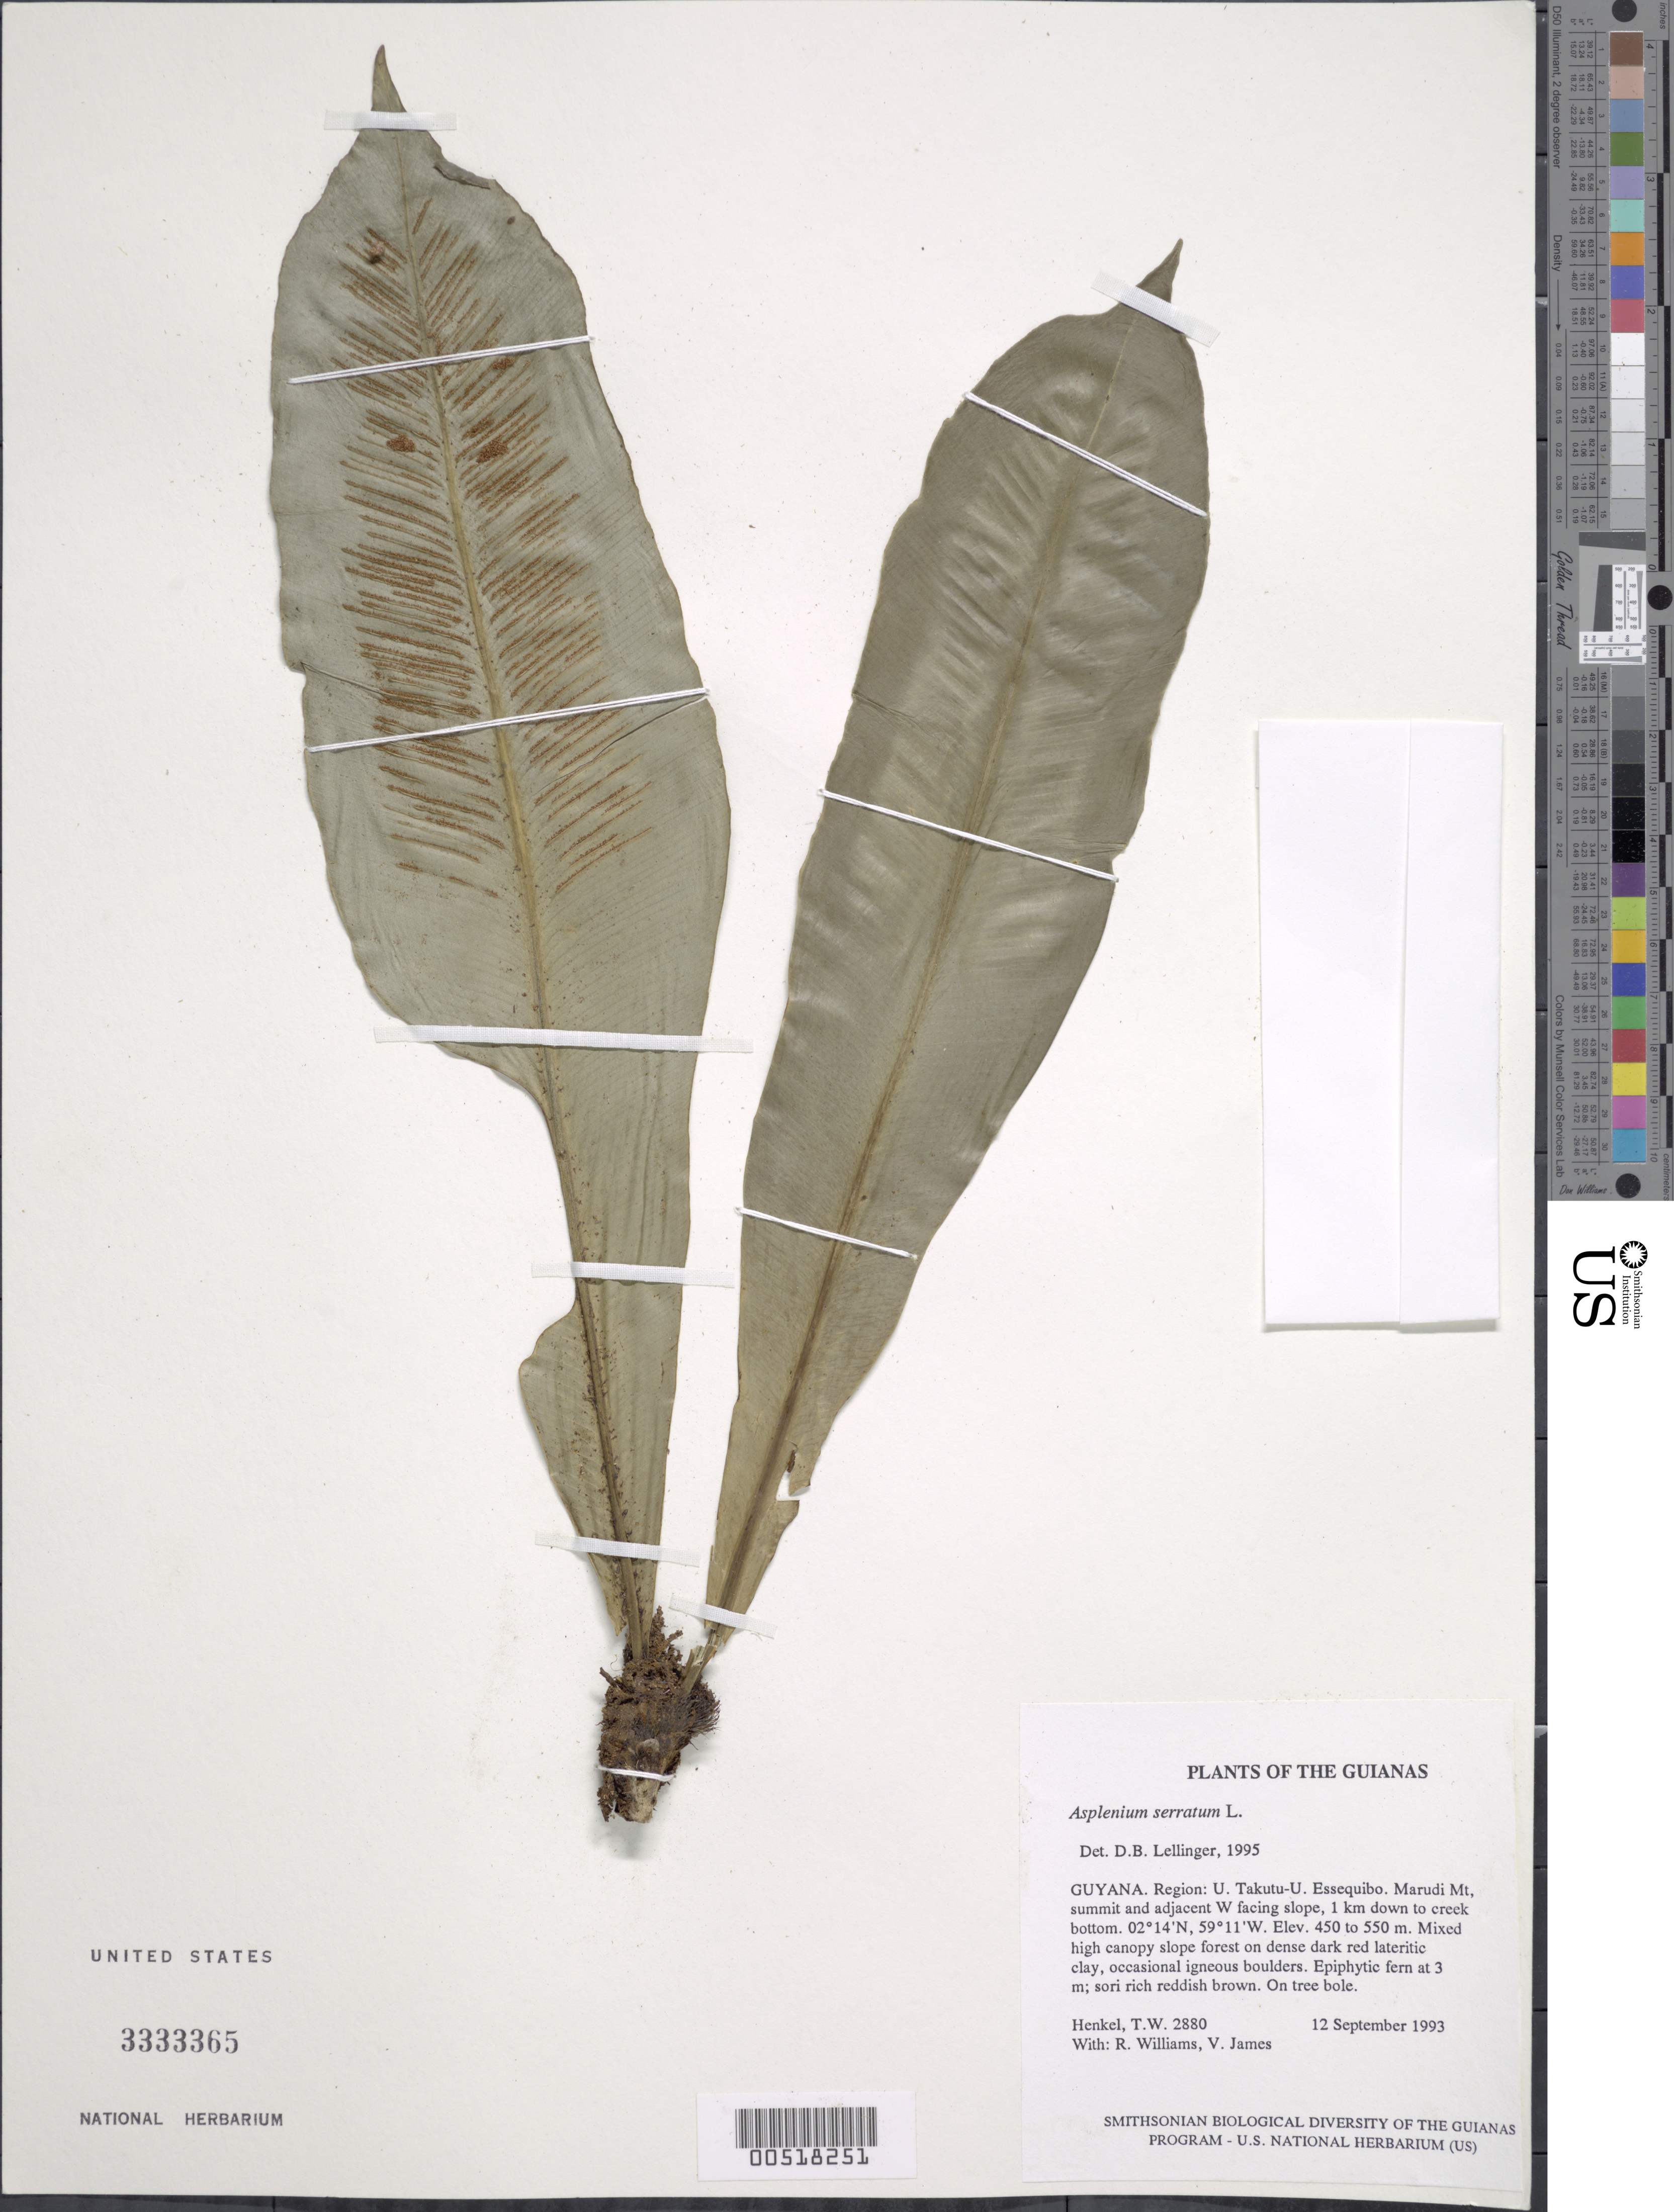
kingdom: Plantae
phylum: Tracheophyta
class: Polypodiopsida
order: Polypodiales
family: Aspleniaceae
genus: Asplenium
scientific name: Asplenium serratum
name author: L.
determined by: Lellinger, David B., (BOT), Smithsonian Institution - National Museum of Natural History (UNITED STATES)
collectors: T. Henkel, R. Williams & V. James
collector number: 2880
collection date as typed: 12 September 1993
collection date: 1993-09-12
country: Guyana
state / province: U. Takutu-U. Essequibo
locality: Marudi Mt, summit and adjacent W facing slope, 1 km down to creek bottom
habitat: Mixed high canopy slope forest on dense dark red lateritic clay, occasional igneous boulders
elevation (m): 450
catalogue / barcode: US 3333365